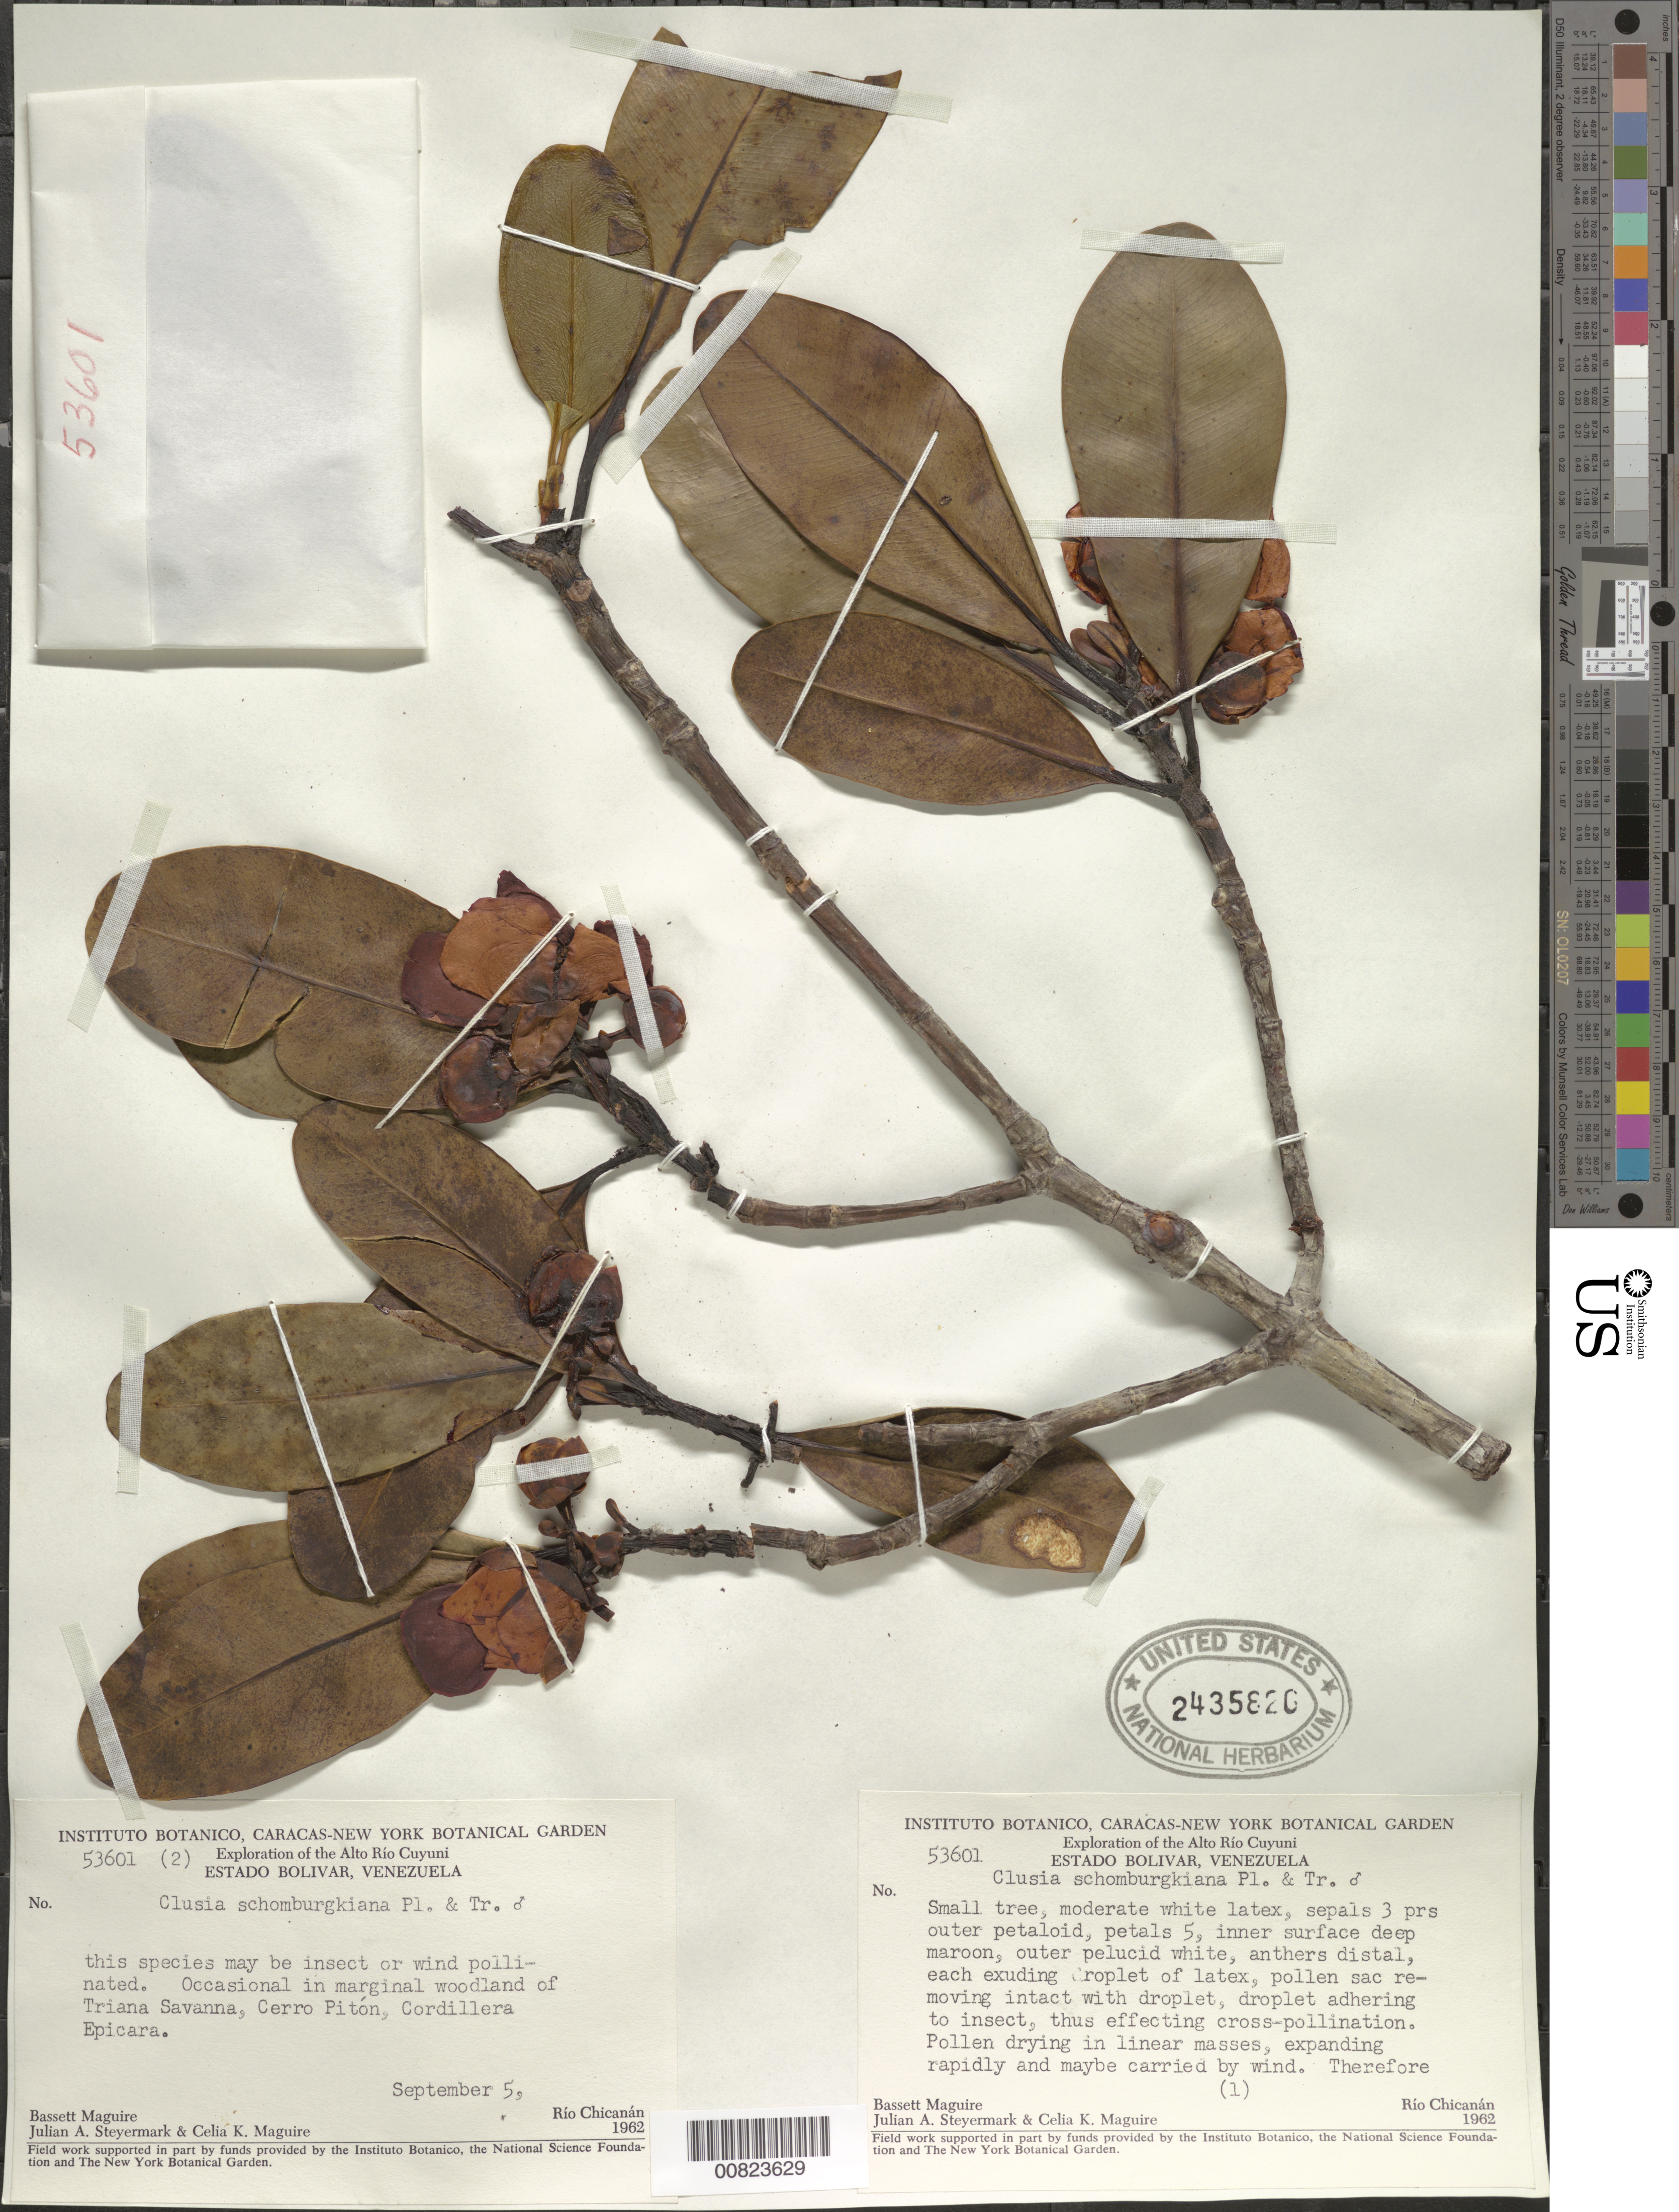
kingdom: Plantae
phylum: Tracheophyta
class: Magnoliopsida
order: Malpighiales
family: Clusiaceae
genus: Clusia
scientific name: Clusia schomburgkiana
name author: (Planch. & Triana) Benth. ex Engl.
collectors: B. Maguire, J. Steyermark & C. K. Maguire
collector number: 53601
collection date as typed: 5-Sep-62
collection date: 1962-09-05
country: Venezuela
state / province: Bolívar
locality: Alto Río Cuyuni, Río Chicanan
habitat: Marginal woodland of savanna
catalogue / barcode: US 2435820